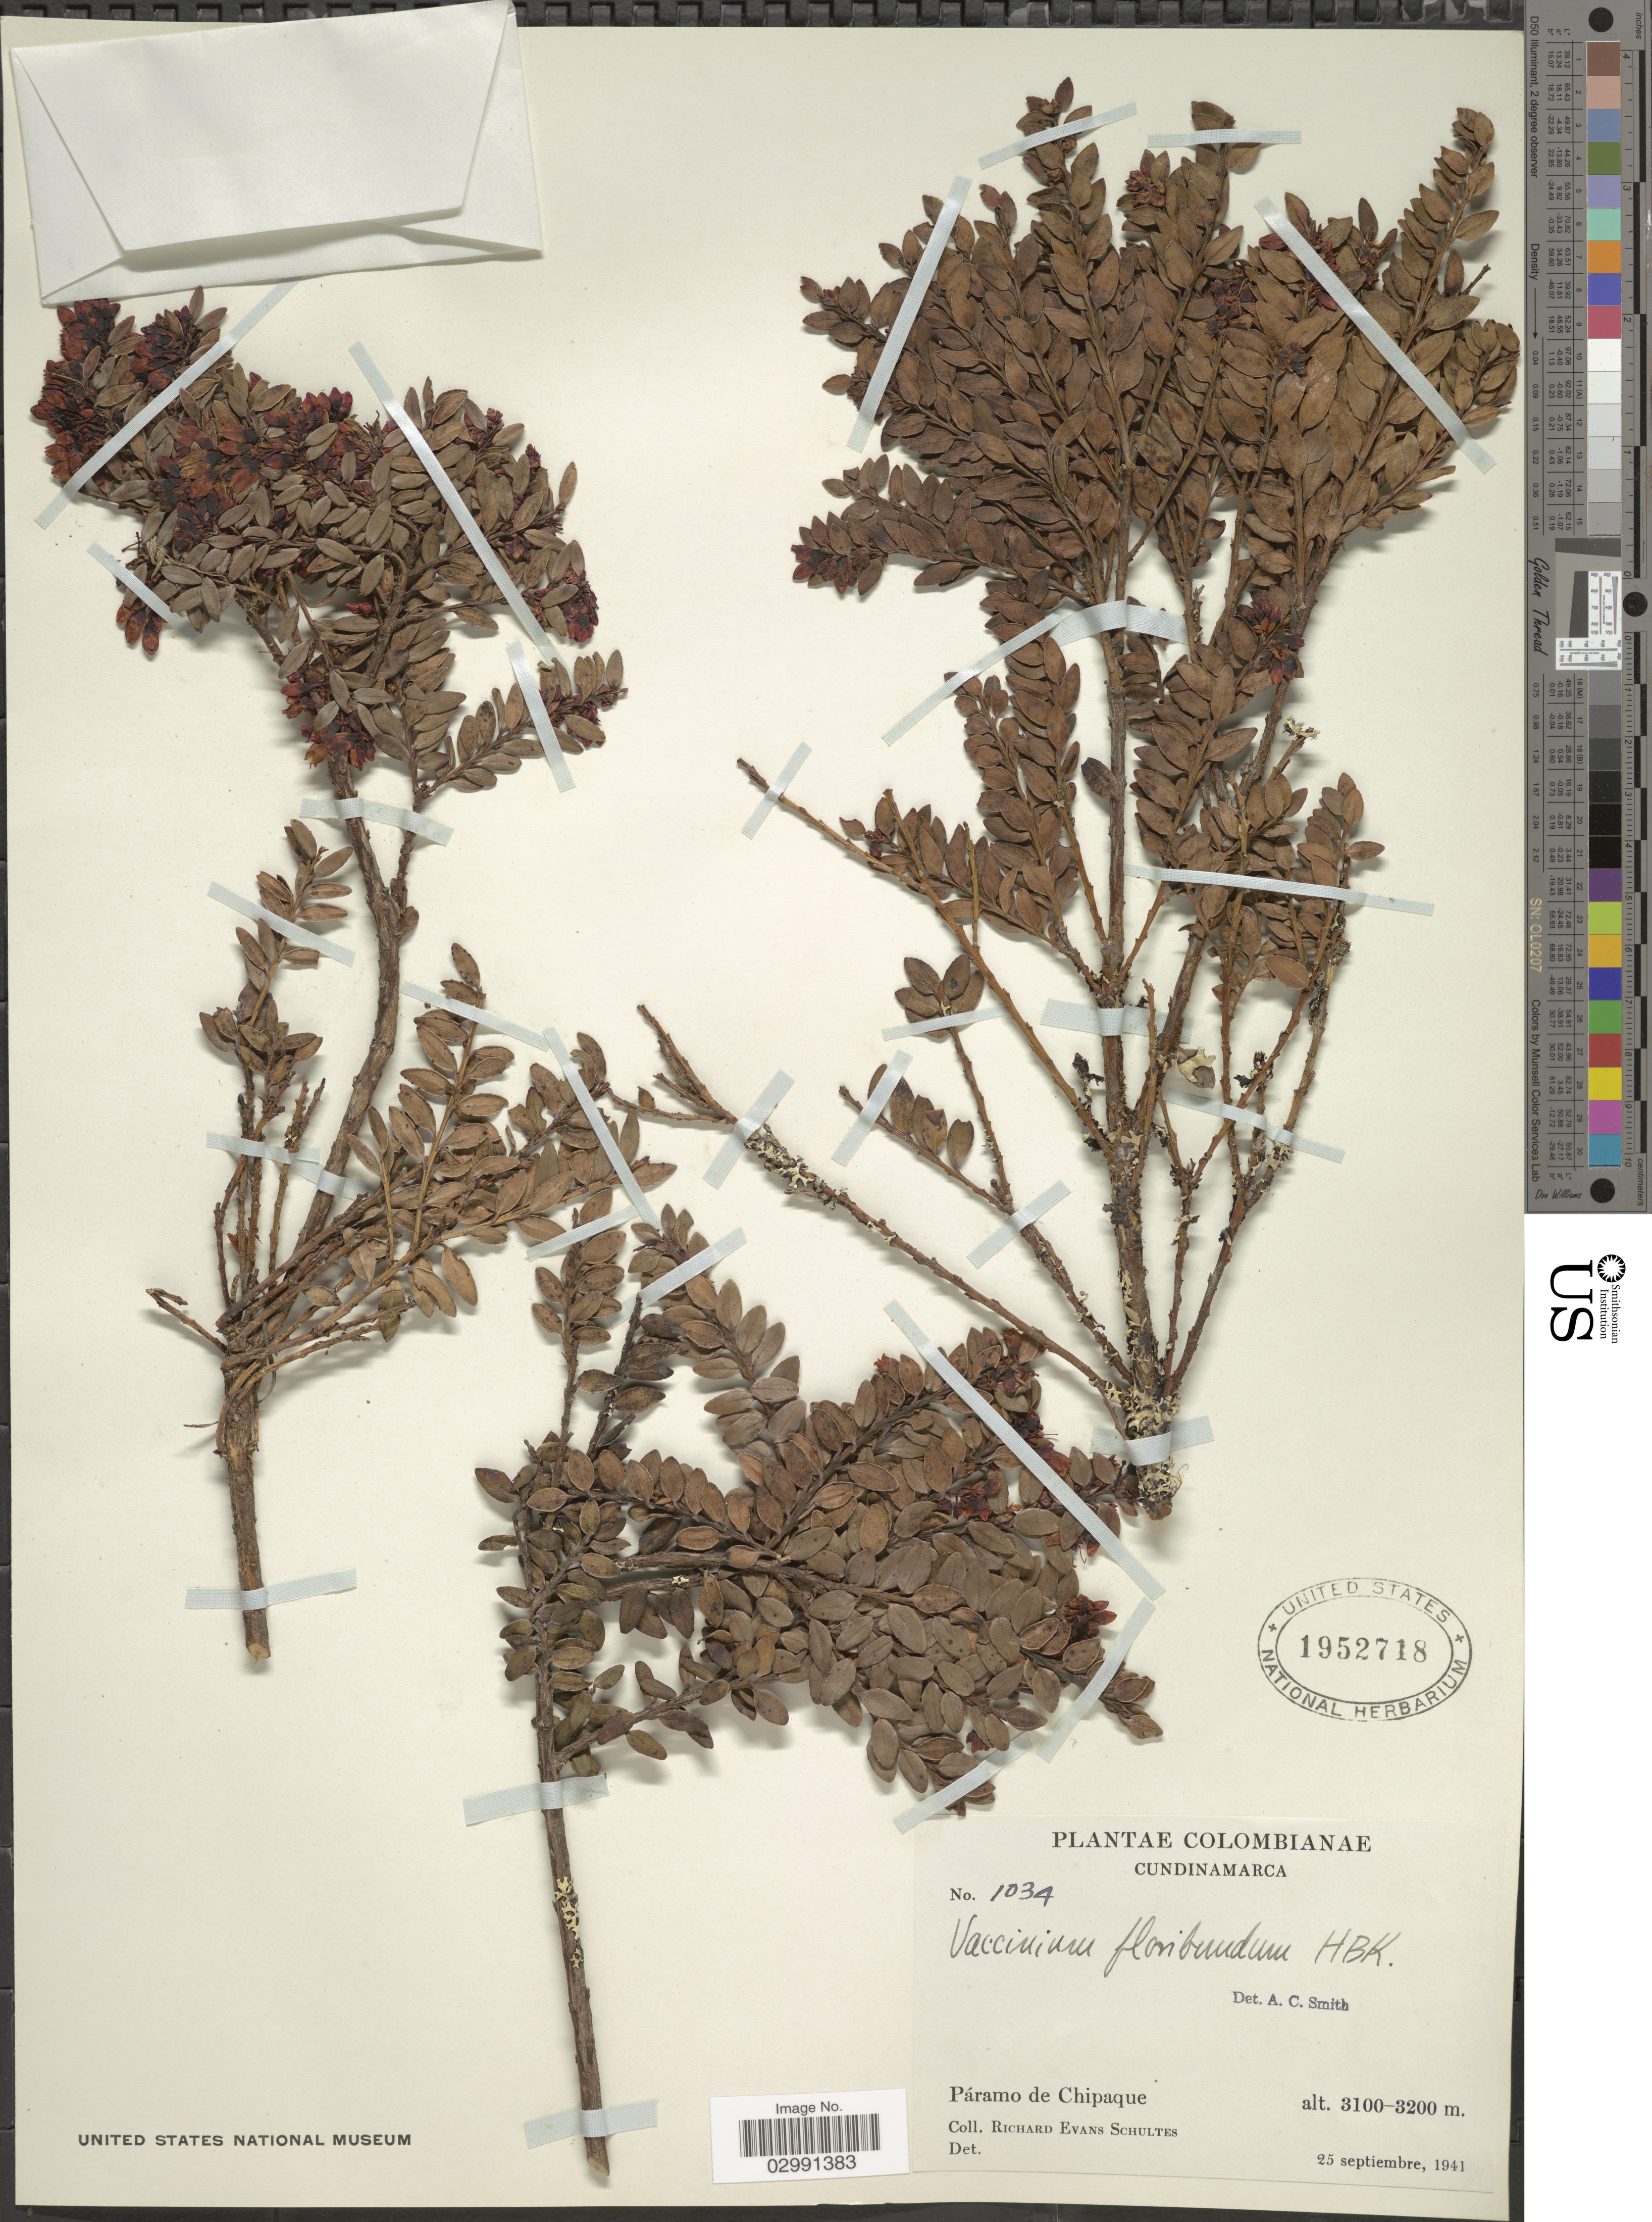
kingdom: Plantae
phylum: Tracheophyta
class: Magnoliopsida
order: Ericales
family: Ericaceae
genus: Vaccinium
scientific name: Vaccinium floribundum var. floribundum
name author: Kunth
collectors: R. E. Schultes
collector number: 1034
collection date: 1941-09-25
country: Colombia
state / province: Cundinamarca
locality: Páramo de Chipaque.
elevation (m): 3100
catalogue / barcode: US 1952718